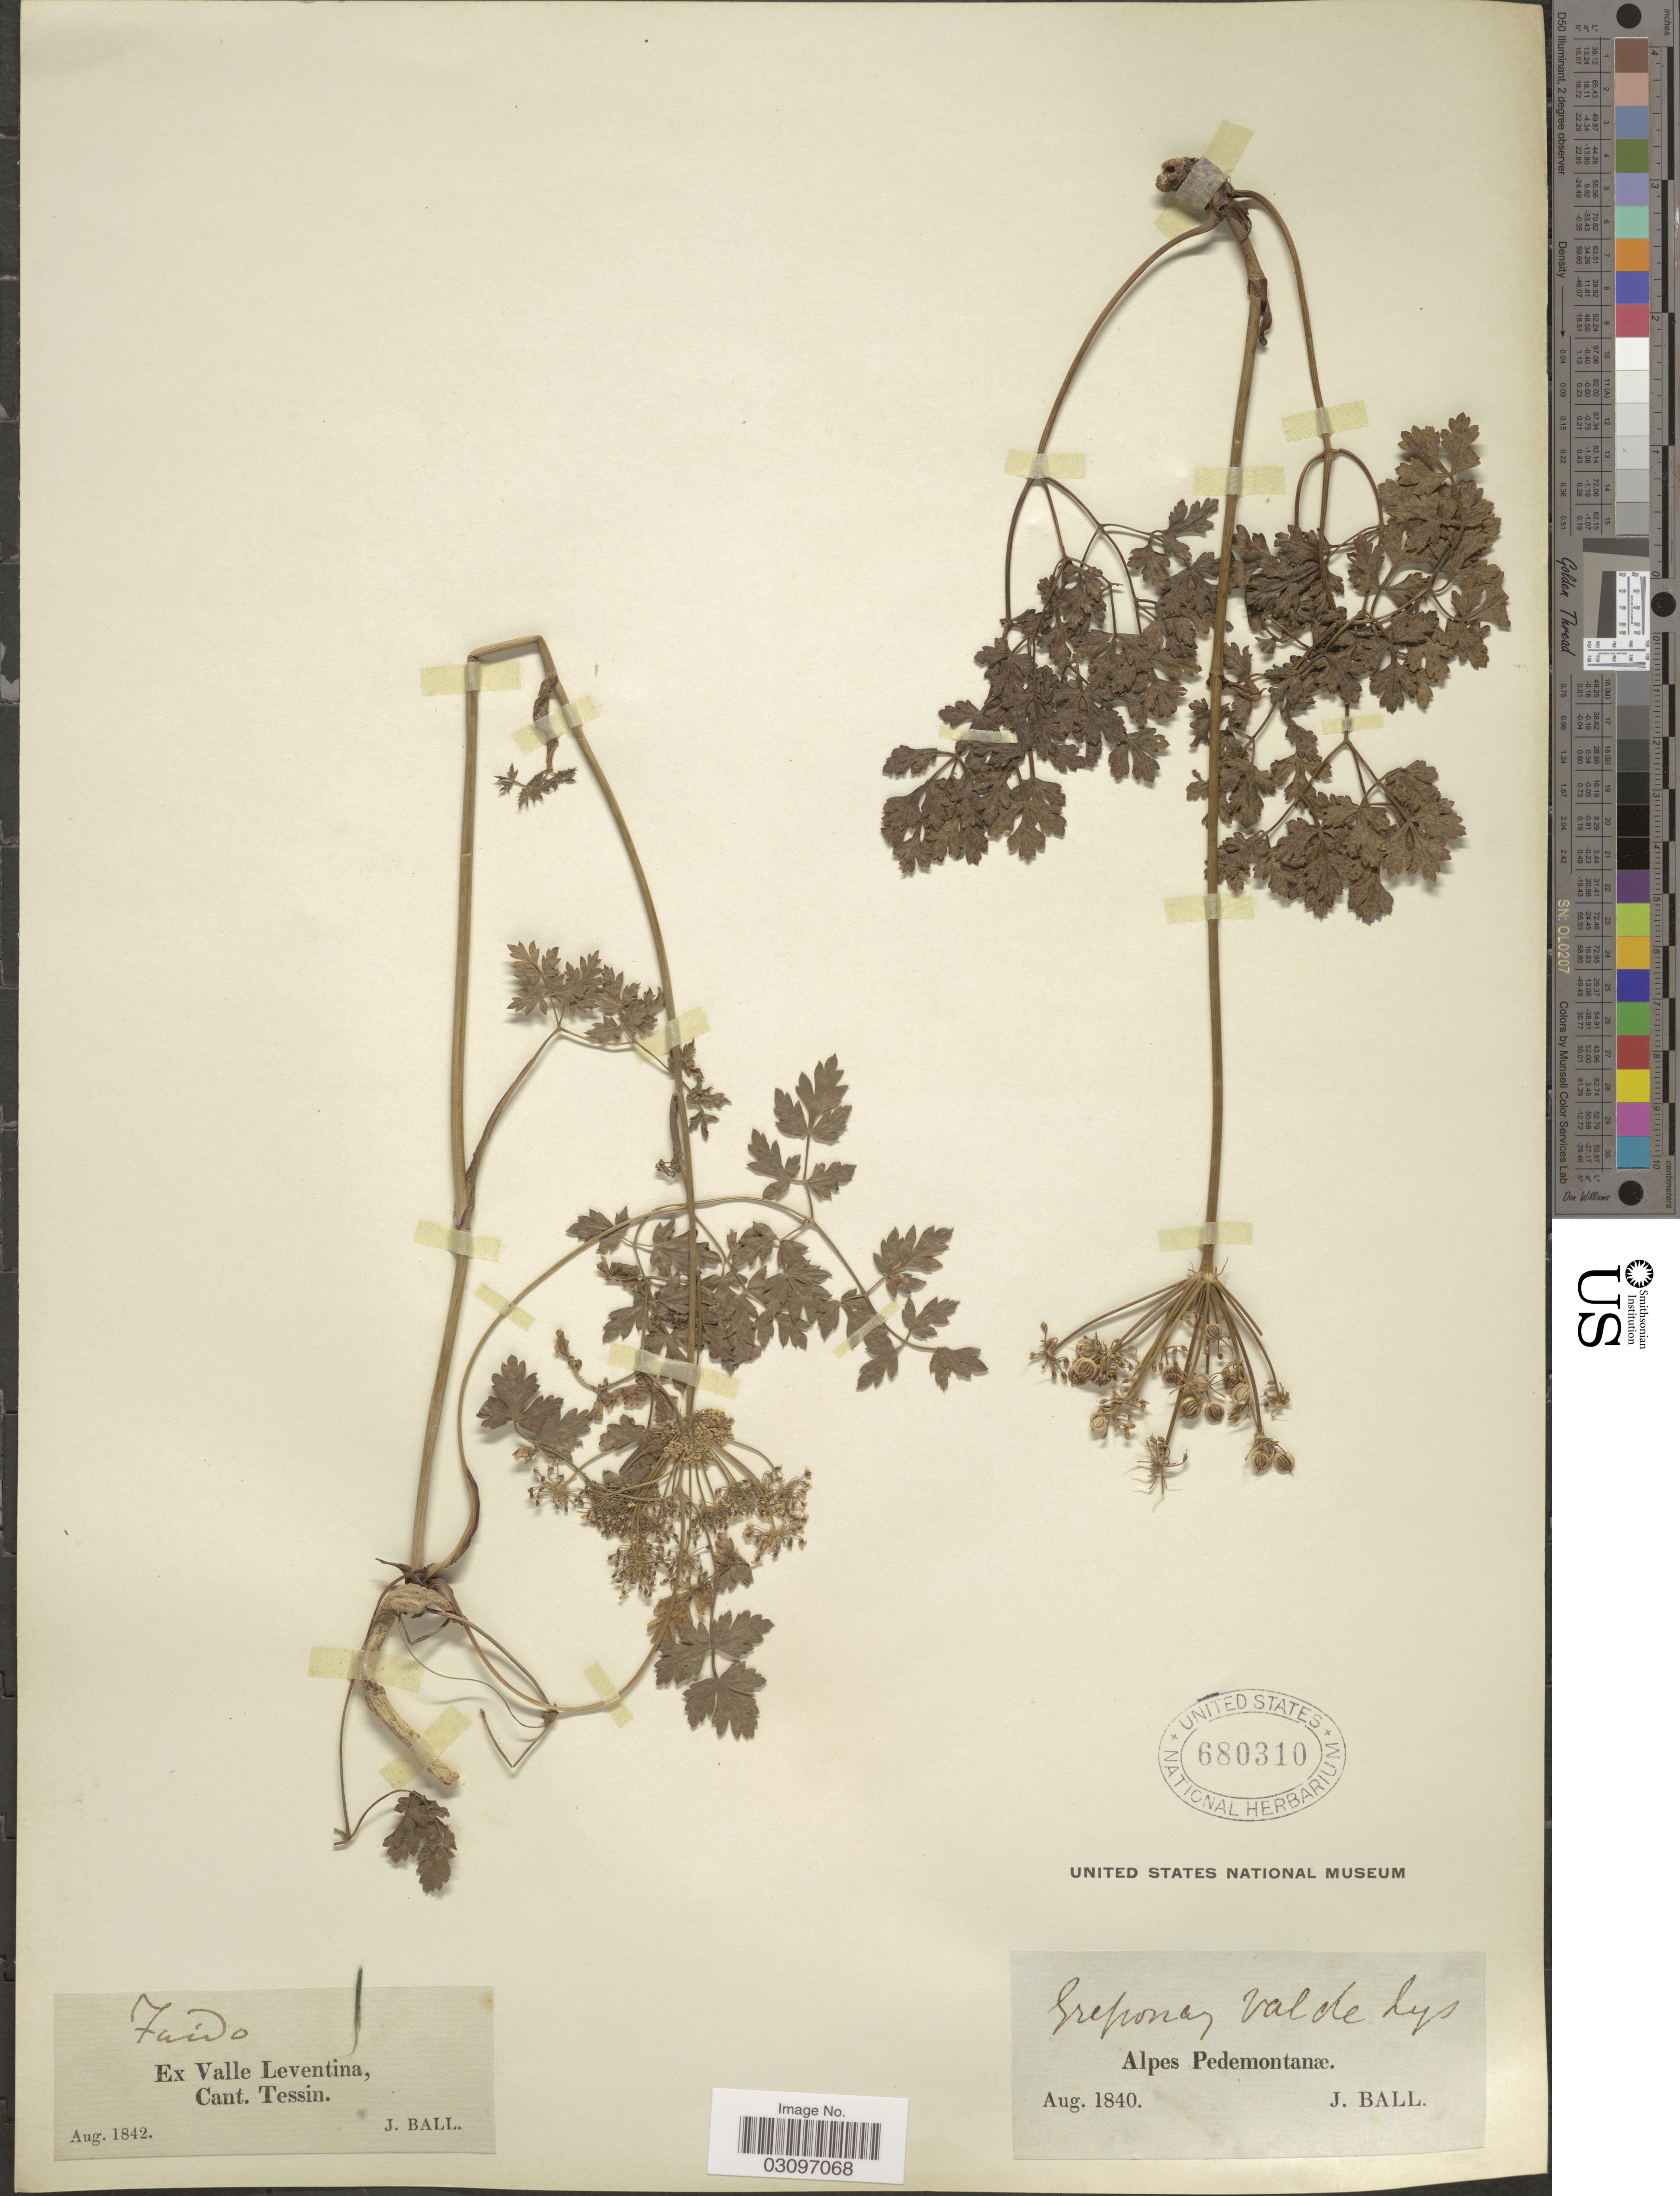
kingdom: Plantae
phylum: Tracheophyta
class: Magnoliopsida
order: Apiales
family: Apiaceae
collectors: J. Ball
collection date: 1840-08/1842-08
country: Italy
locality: Faido. Ex Valle Leventina, Cant. Tessin. gressoney Val de Lys. Alpes Pedemontanæ.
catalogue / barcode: US 680310